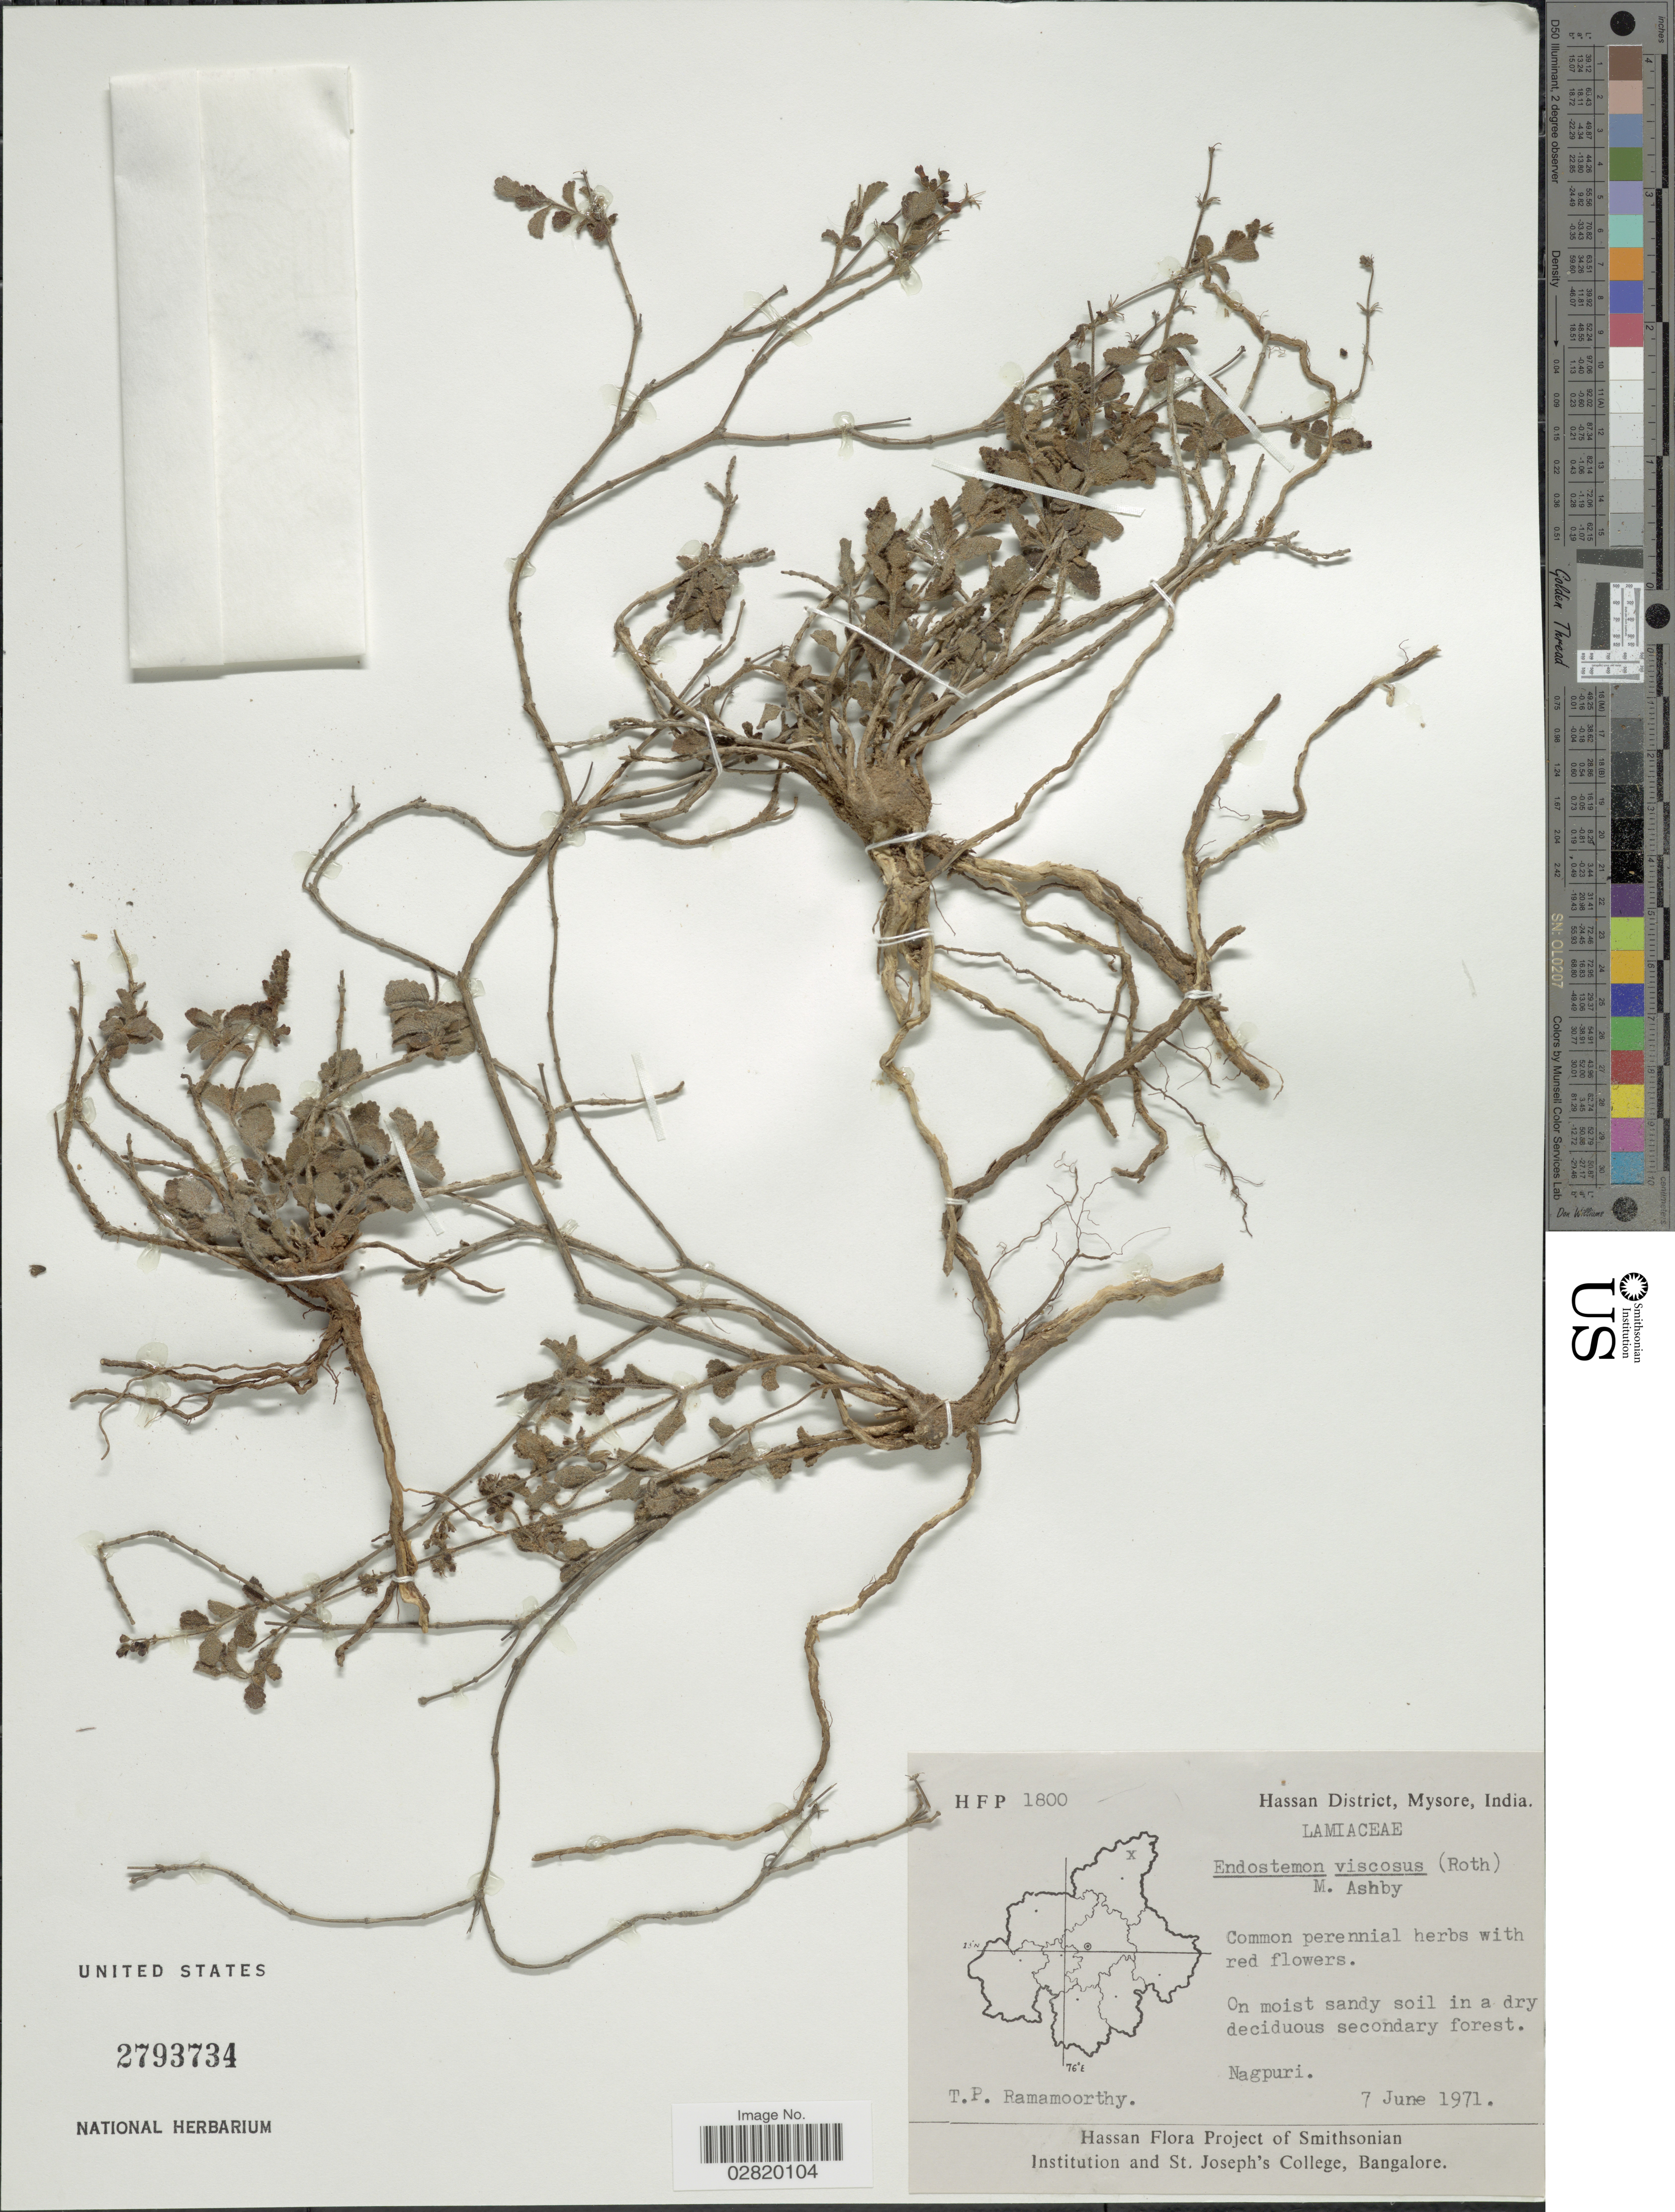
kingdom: Plantae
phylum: Tracheophyta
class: Magnoliopsida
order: Lamiales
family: Lamiaceae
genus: Endostemon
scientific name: Endostemon viscosus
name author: (Roth) M.R. Ashby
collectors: T. P. Ramamoorthy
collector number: HFP1800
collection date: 1971-06-07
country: India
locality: Hassan District, Mysore, Nagpuri.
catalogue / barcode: US 2793734